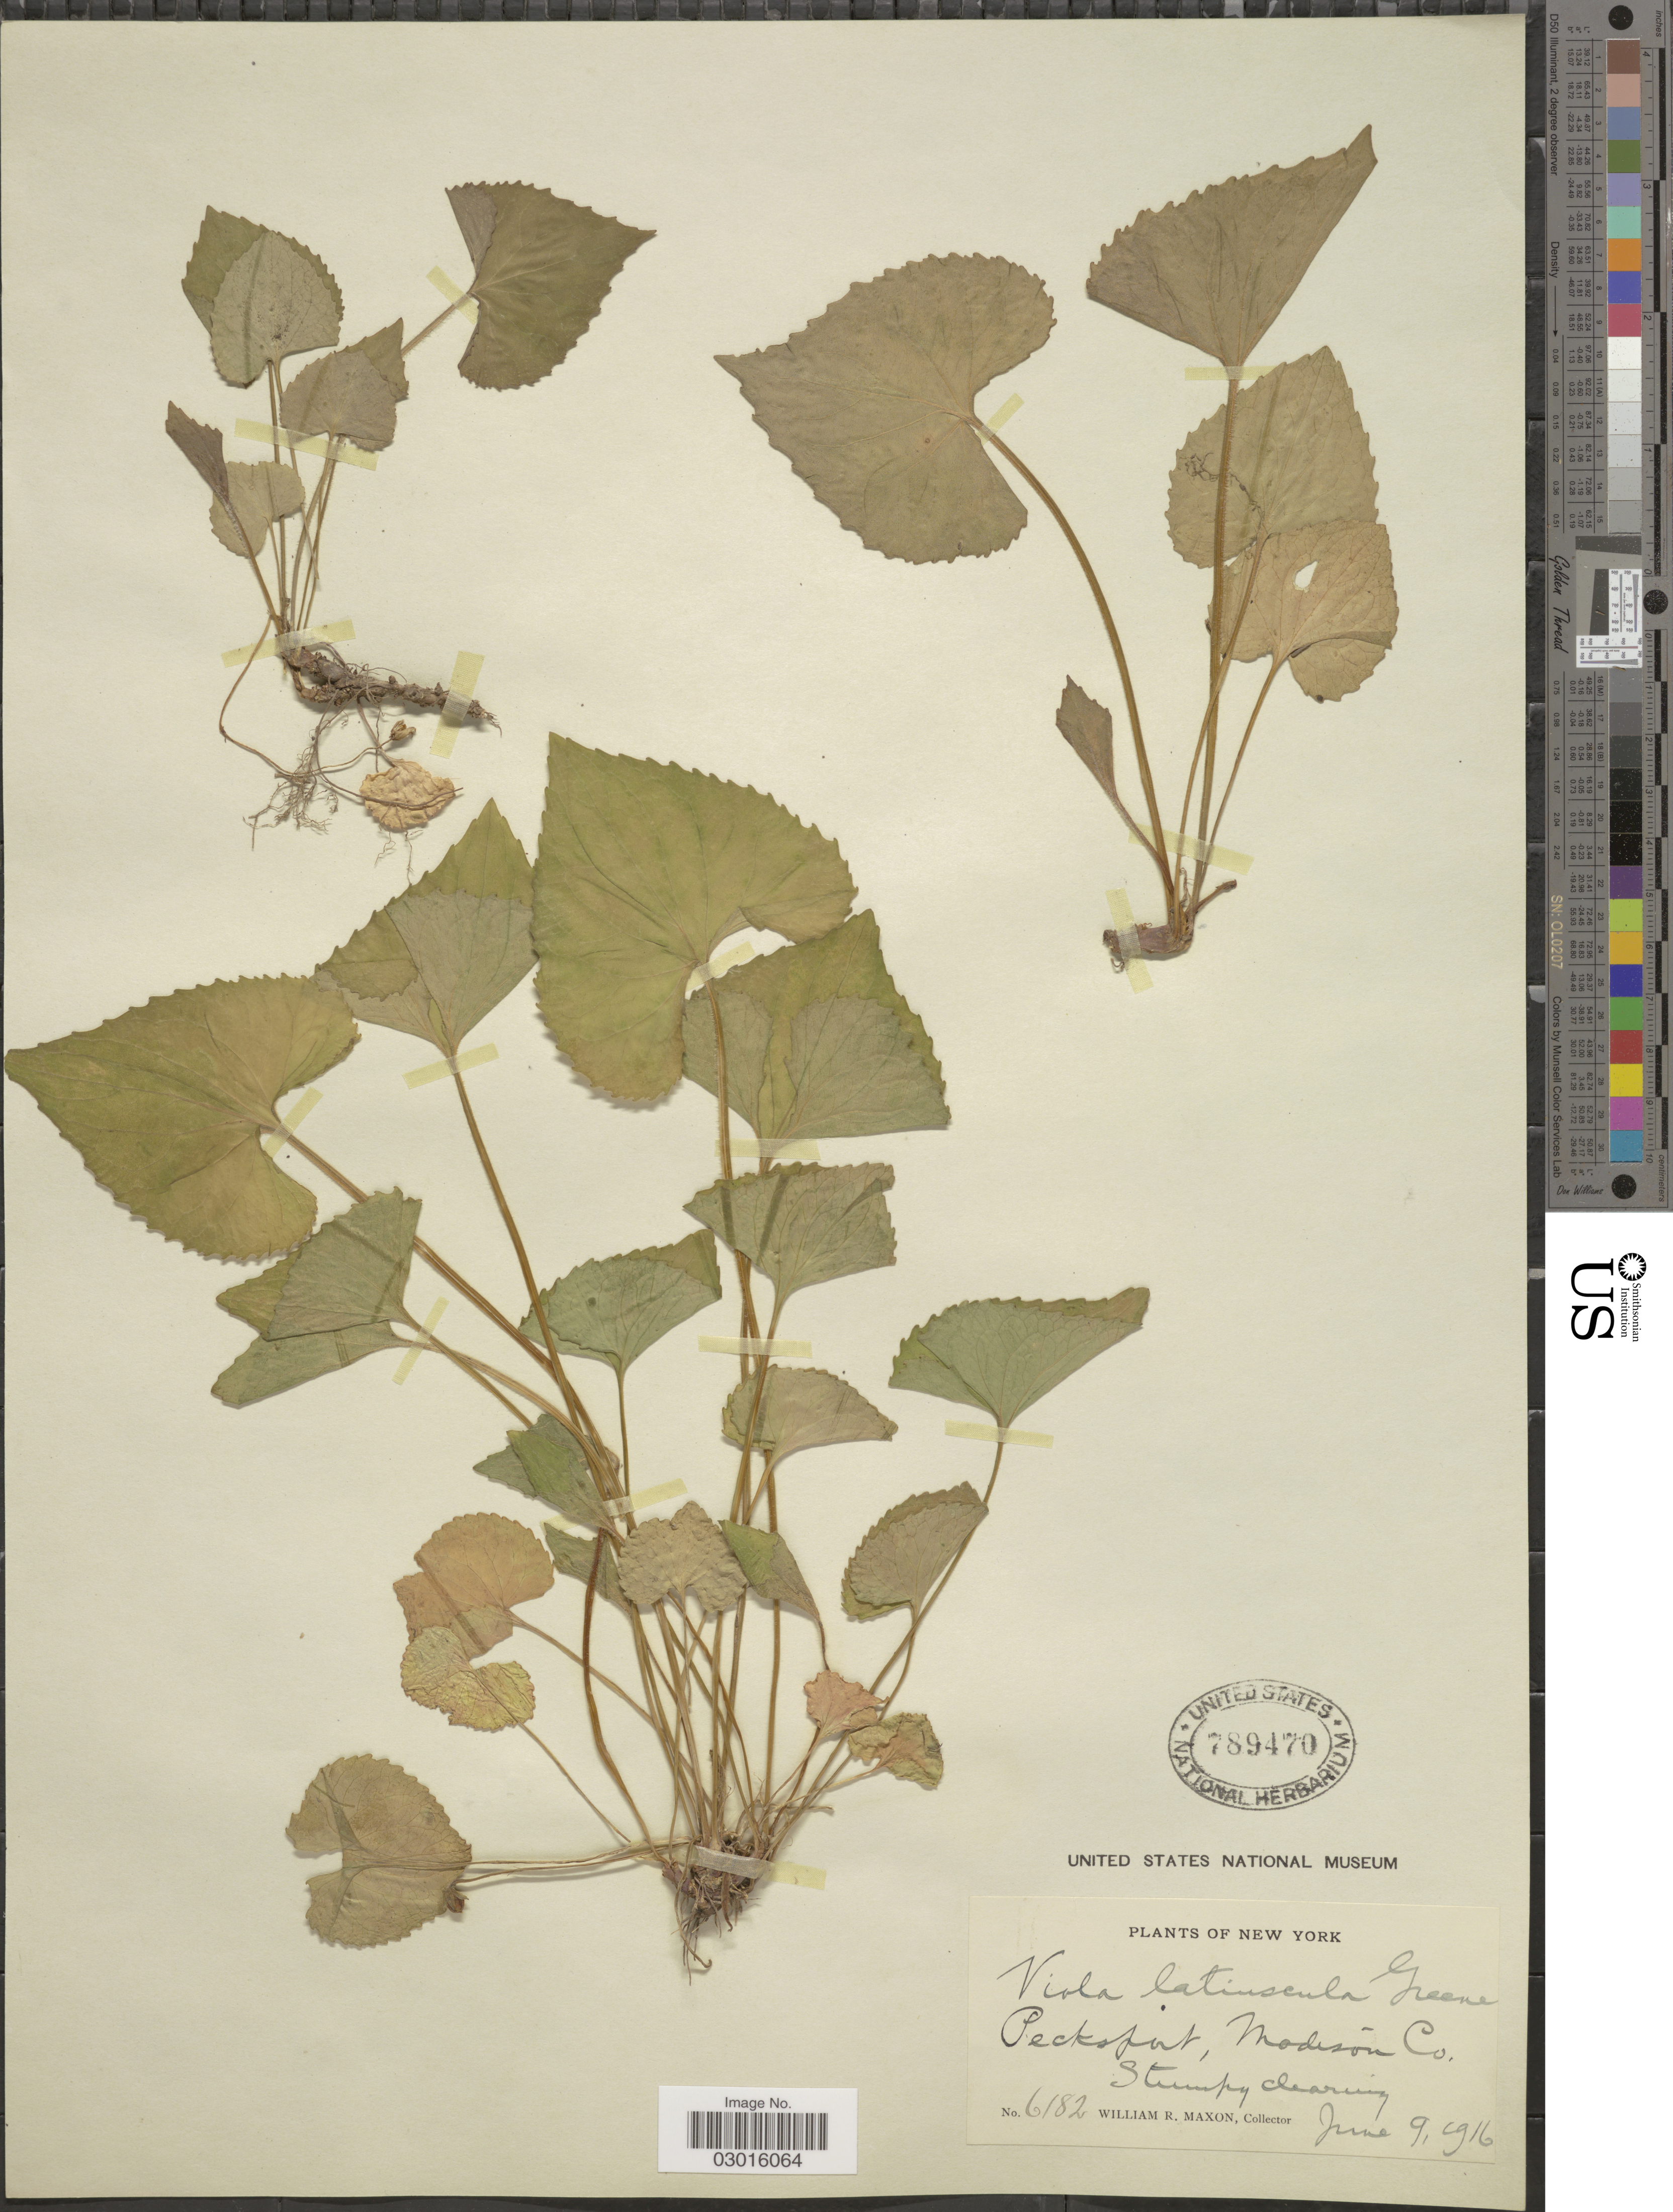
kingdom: Plantae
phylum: Tracheophyta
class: Magnoliopsida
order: Malpighiales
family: Violaceae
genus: Viola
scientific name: Viola latiuscula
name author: Greene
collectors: W. R. Maxon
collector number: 6182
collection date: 1916-06-09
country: United States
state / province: New York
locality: Pecksport, Madison Co., Stumpy clearing.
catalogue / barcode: US 789470